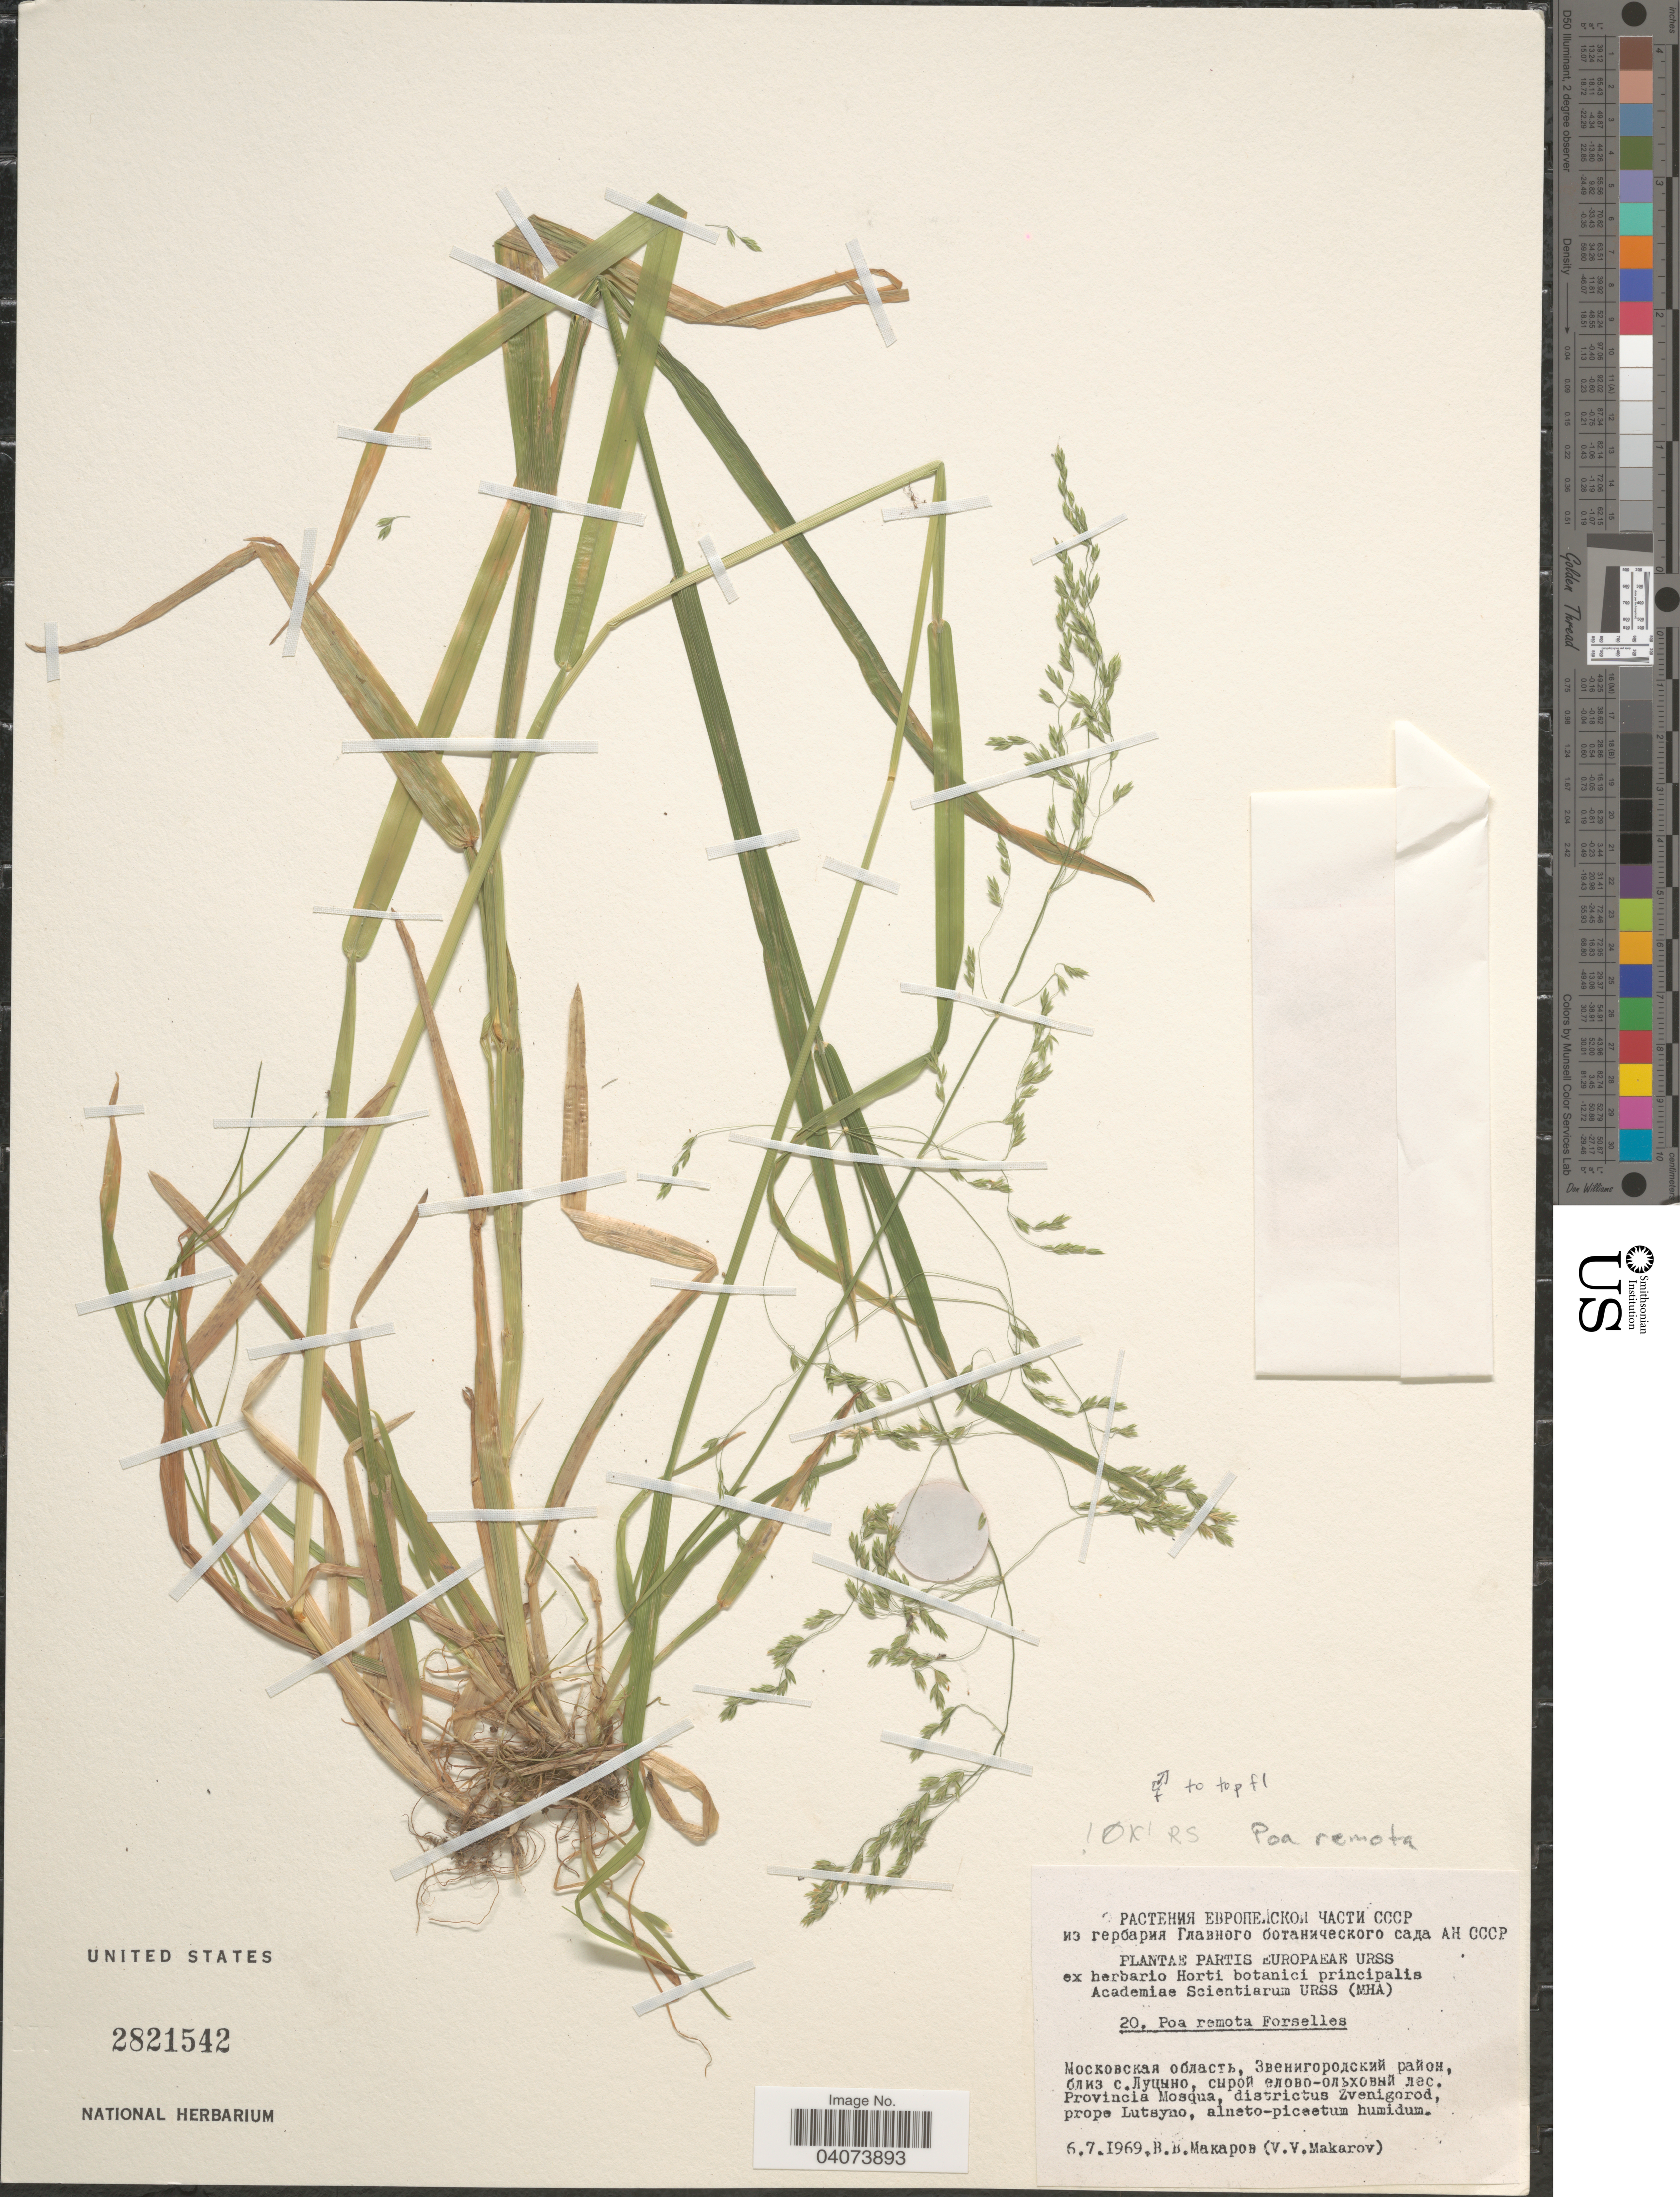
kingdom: Plantae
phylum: Tracheophyta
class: Liliopsida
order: Poales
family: Poaceae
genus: Poa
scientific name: Poa remota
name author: Forselles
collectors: V. Makarov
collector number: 20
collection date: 1969-07-06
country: Russian Federation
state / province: Moscow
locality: Partis Europaeae URSS. Provincia Mosqua, districtus Zvenigorod, prope Lutsyno.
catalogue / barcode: US 2821542